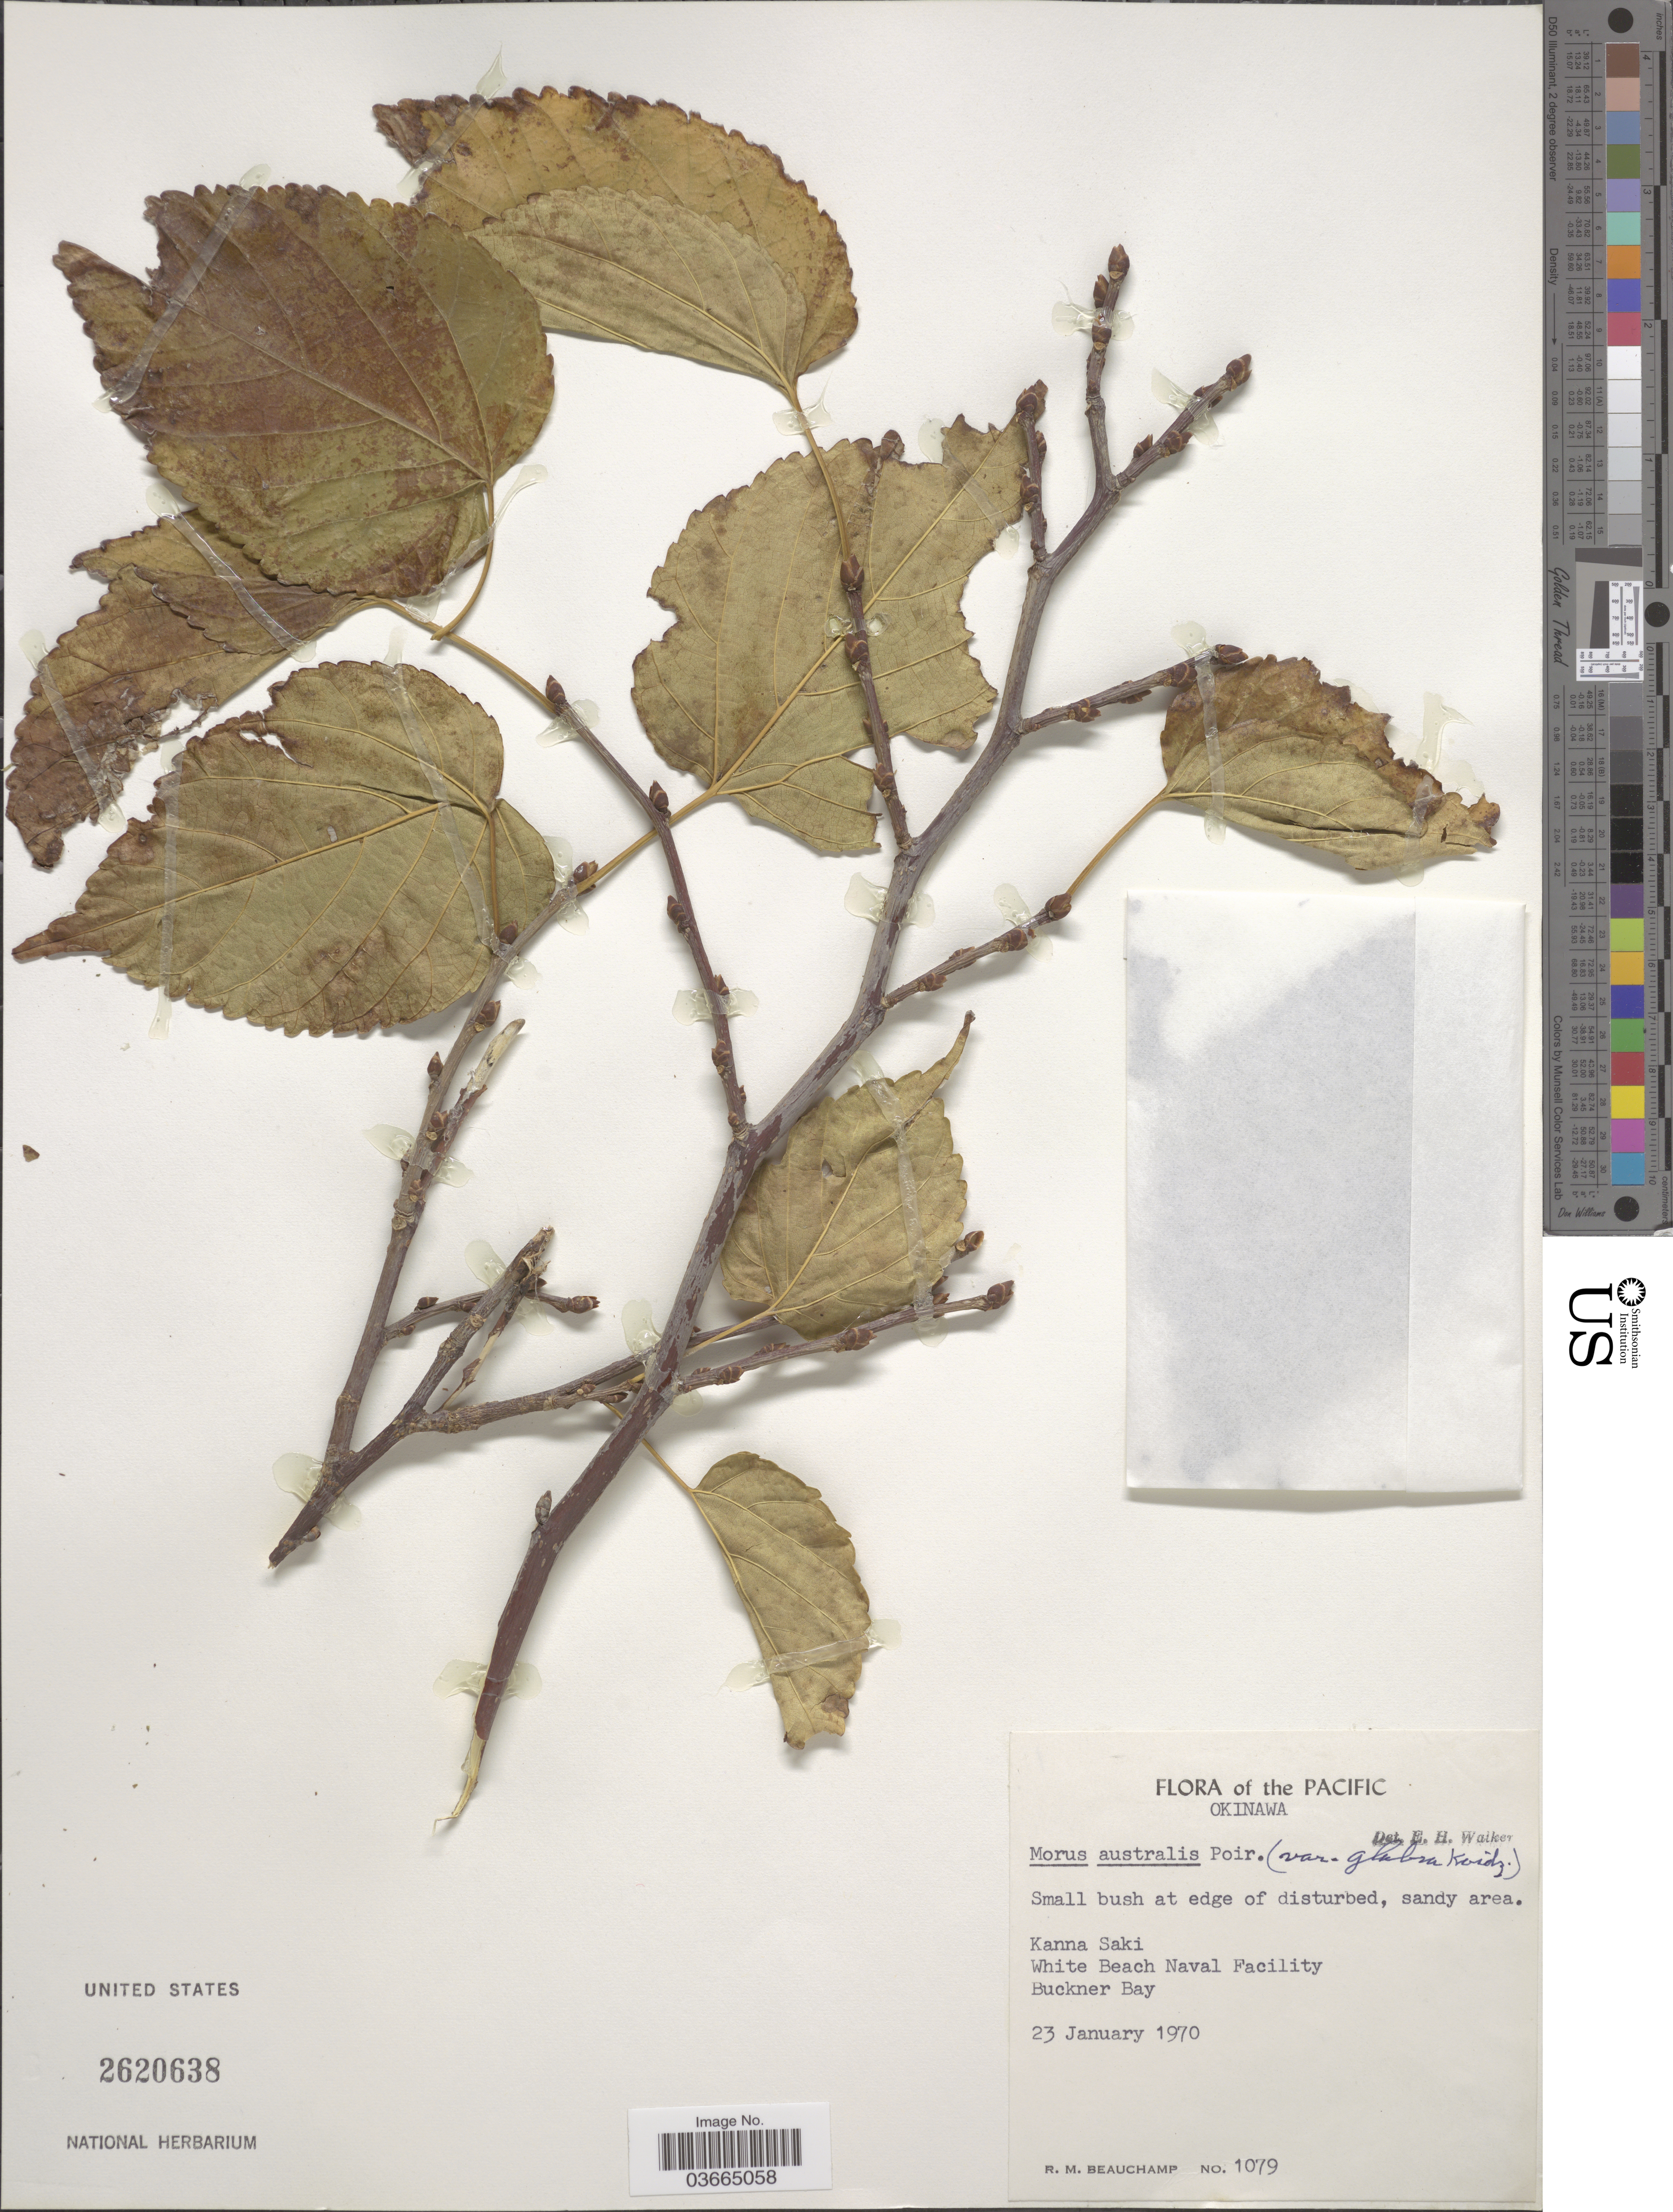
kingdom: Plantae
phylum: Tracheophyta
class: Magnoliopsida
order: Rosales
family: Moraceae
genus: Morus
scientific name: Morus australis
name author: Poir.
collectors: R. Beauchamp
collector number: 1079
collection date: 1970-01-23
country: Japan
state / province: Okinawa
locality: The Pacific. Kanna Saki. White Beach Naval Facility. Buckner Bay.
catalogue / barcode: US 2620638